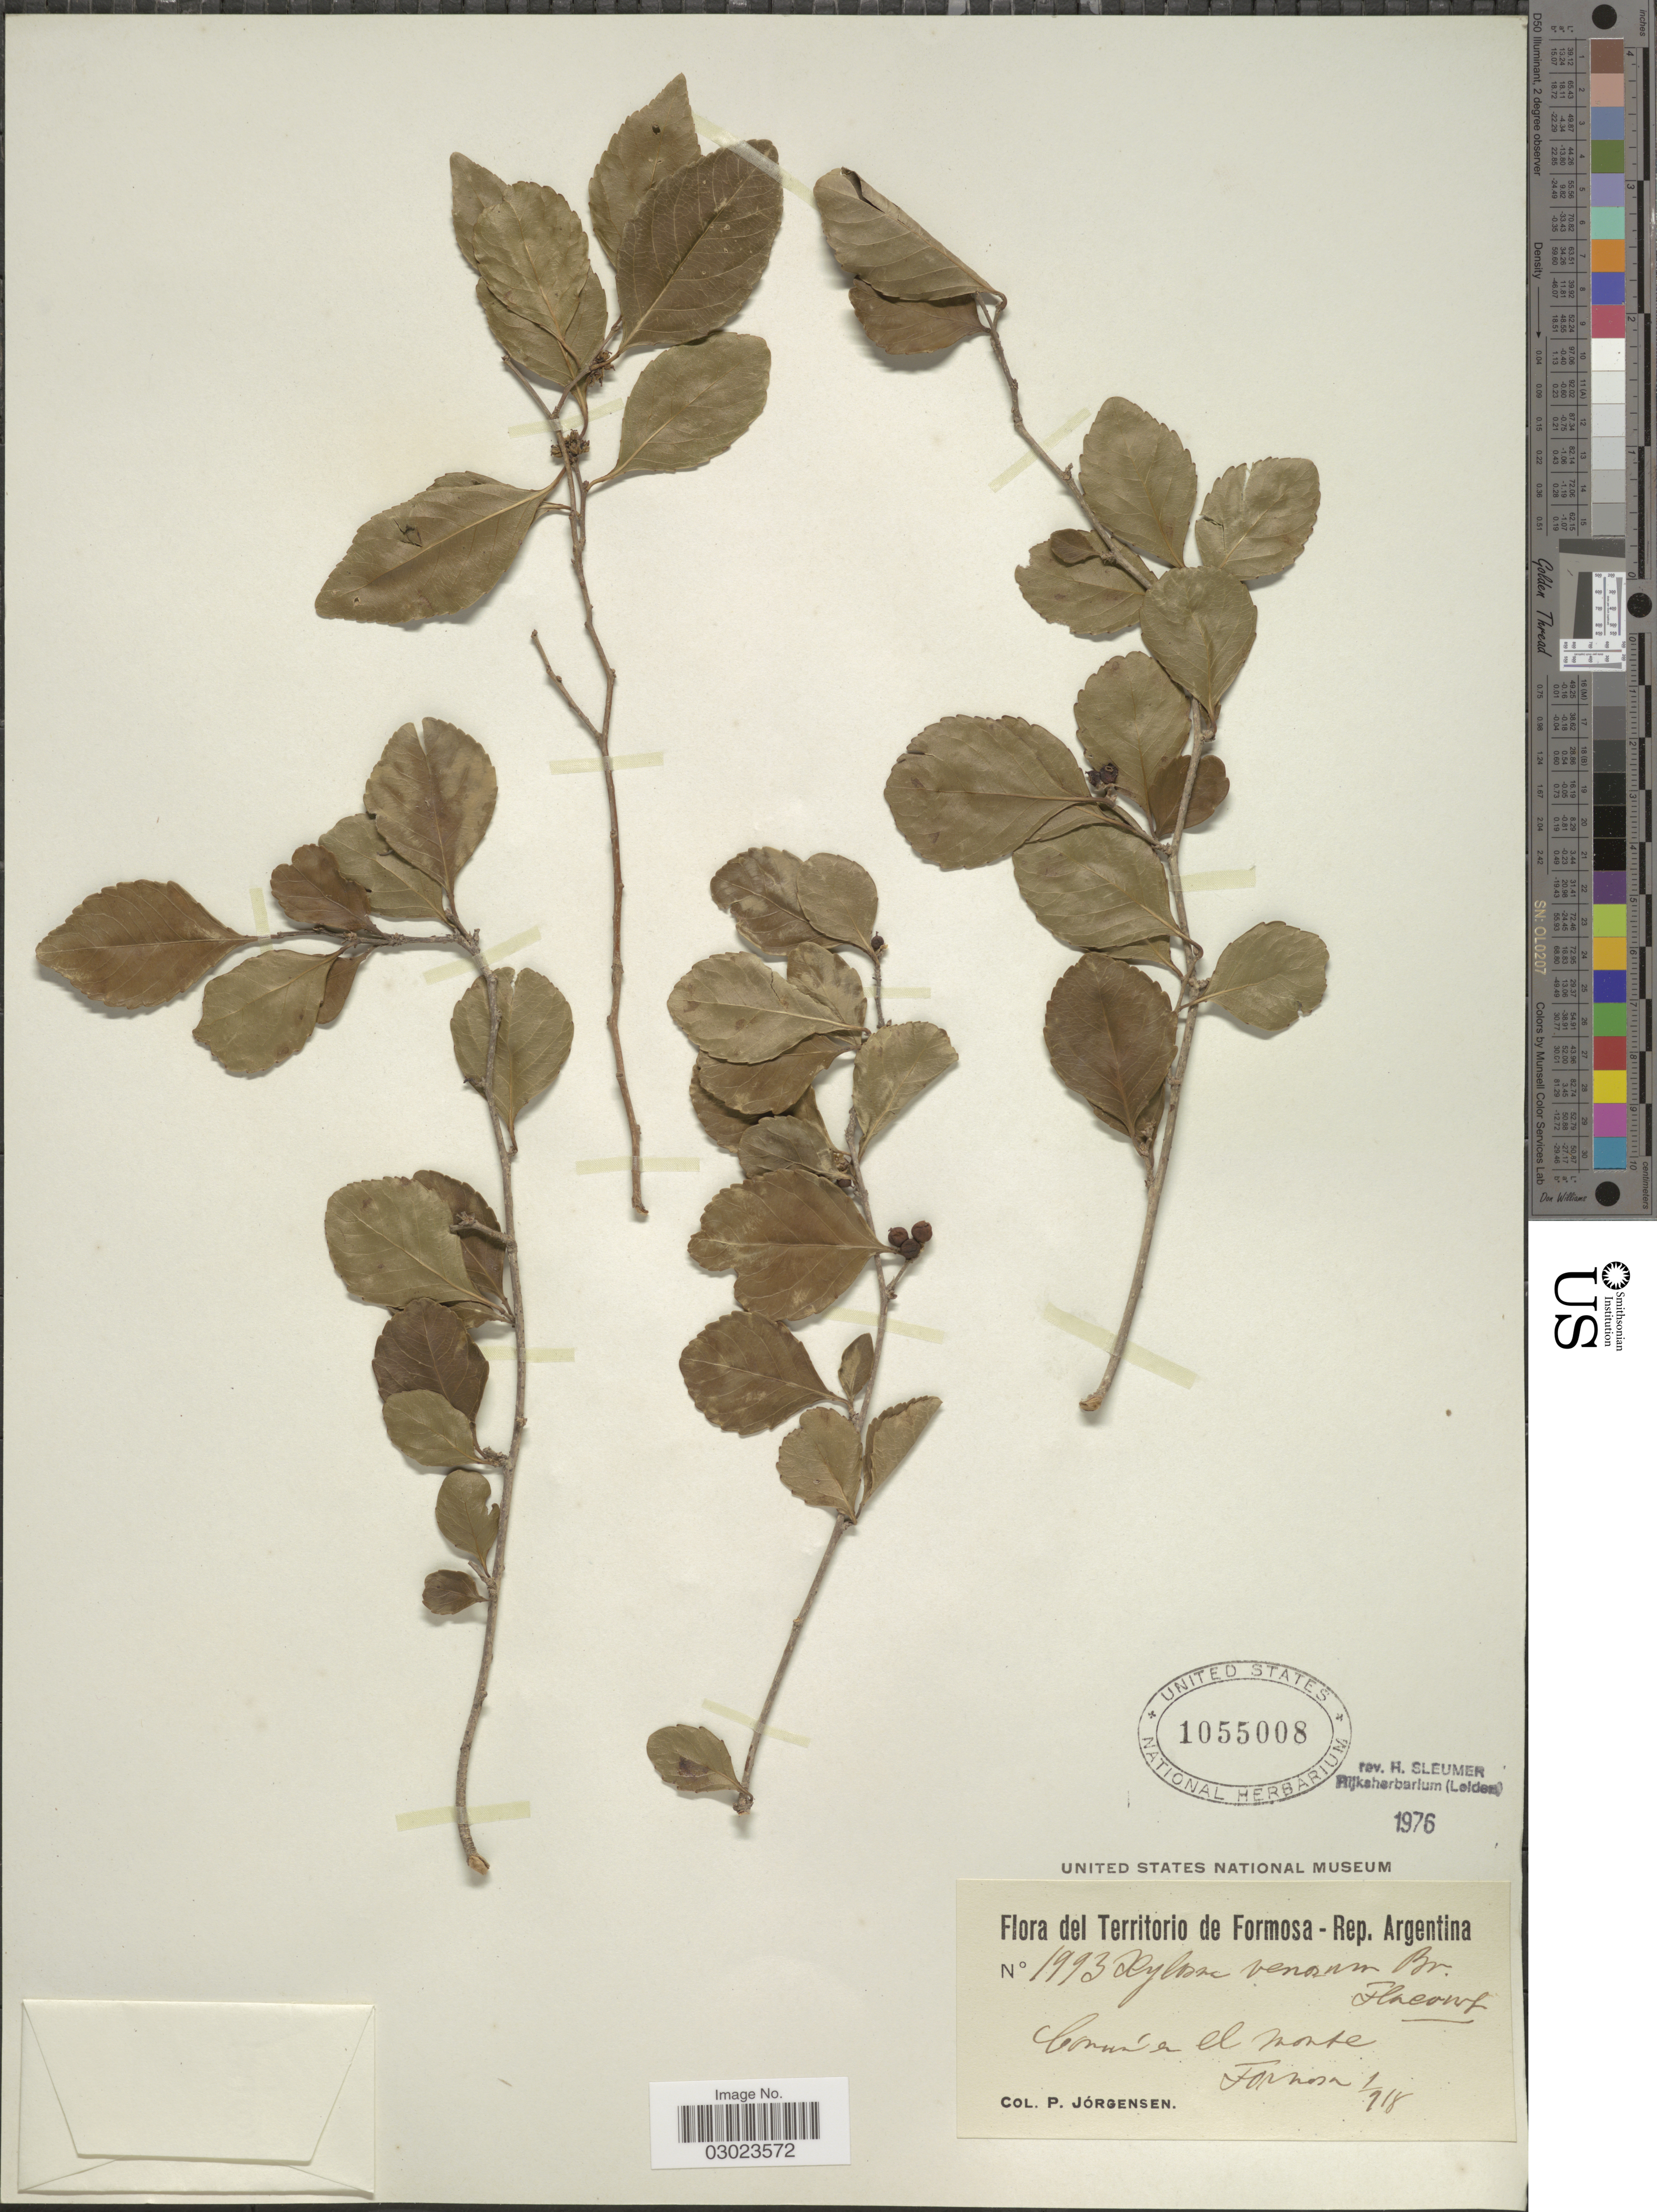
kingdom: Plantae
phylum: Tracheophyta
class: Magnoliopsida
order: Malpighiales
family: Salicaceae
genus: Xylosma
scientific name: Xylosma venosa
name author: N.E. Br.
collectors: P. Jörgensen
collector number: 1993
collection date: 1918-01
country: Argentina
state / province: Formosa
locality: Común en el Monte, Formosa.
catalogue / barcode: US 1055008